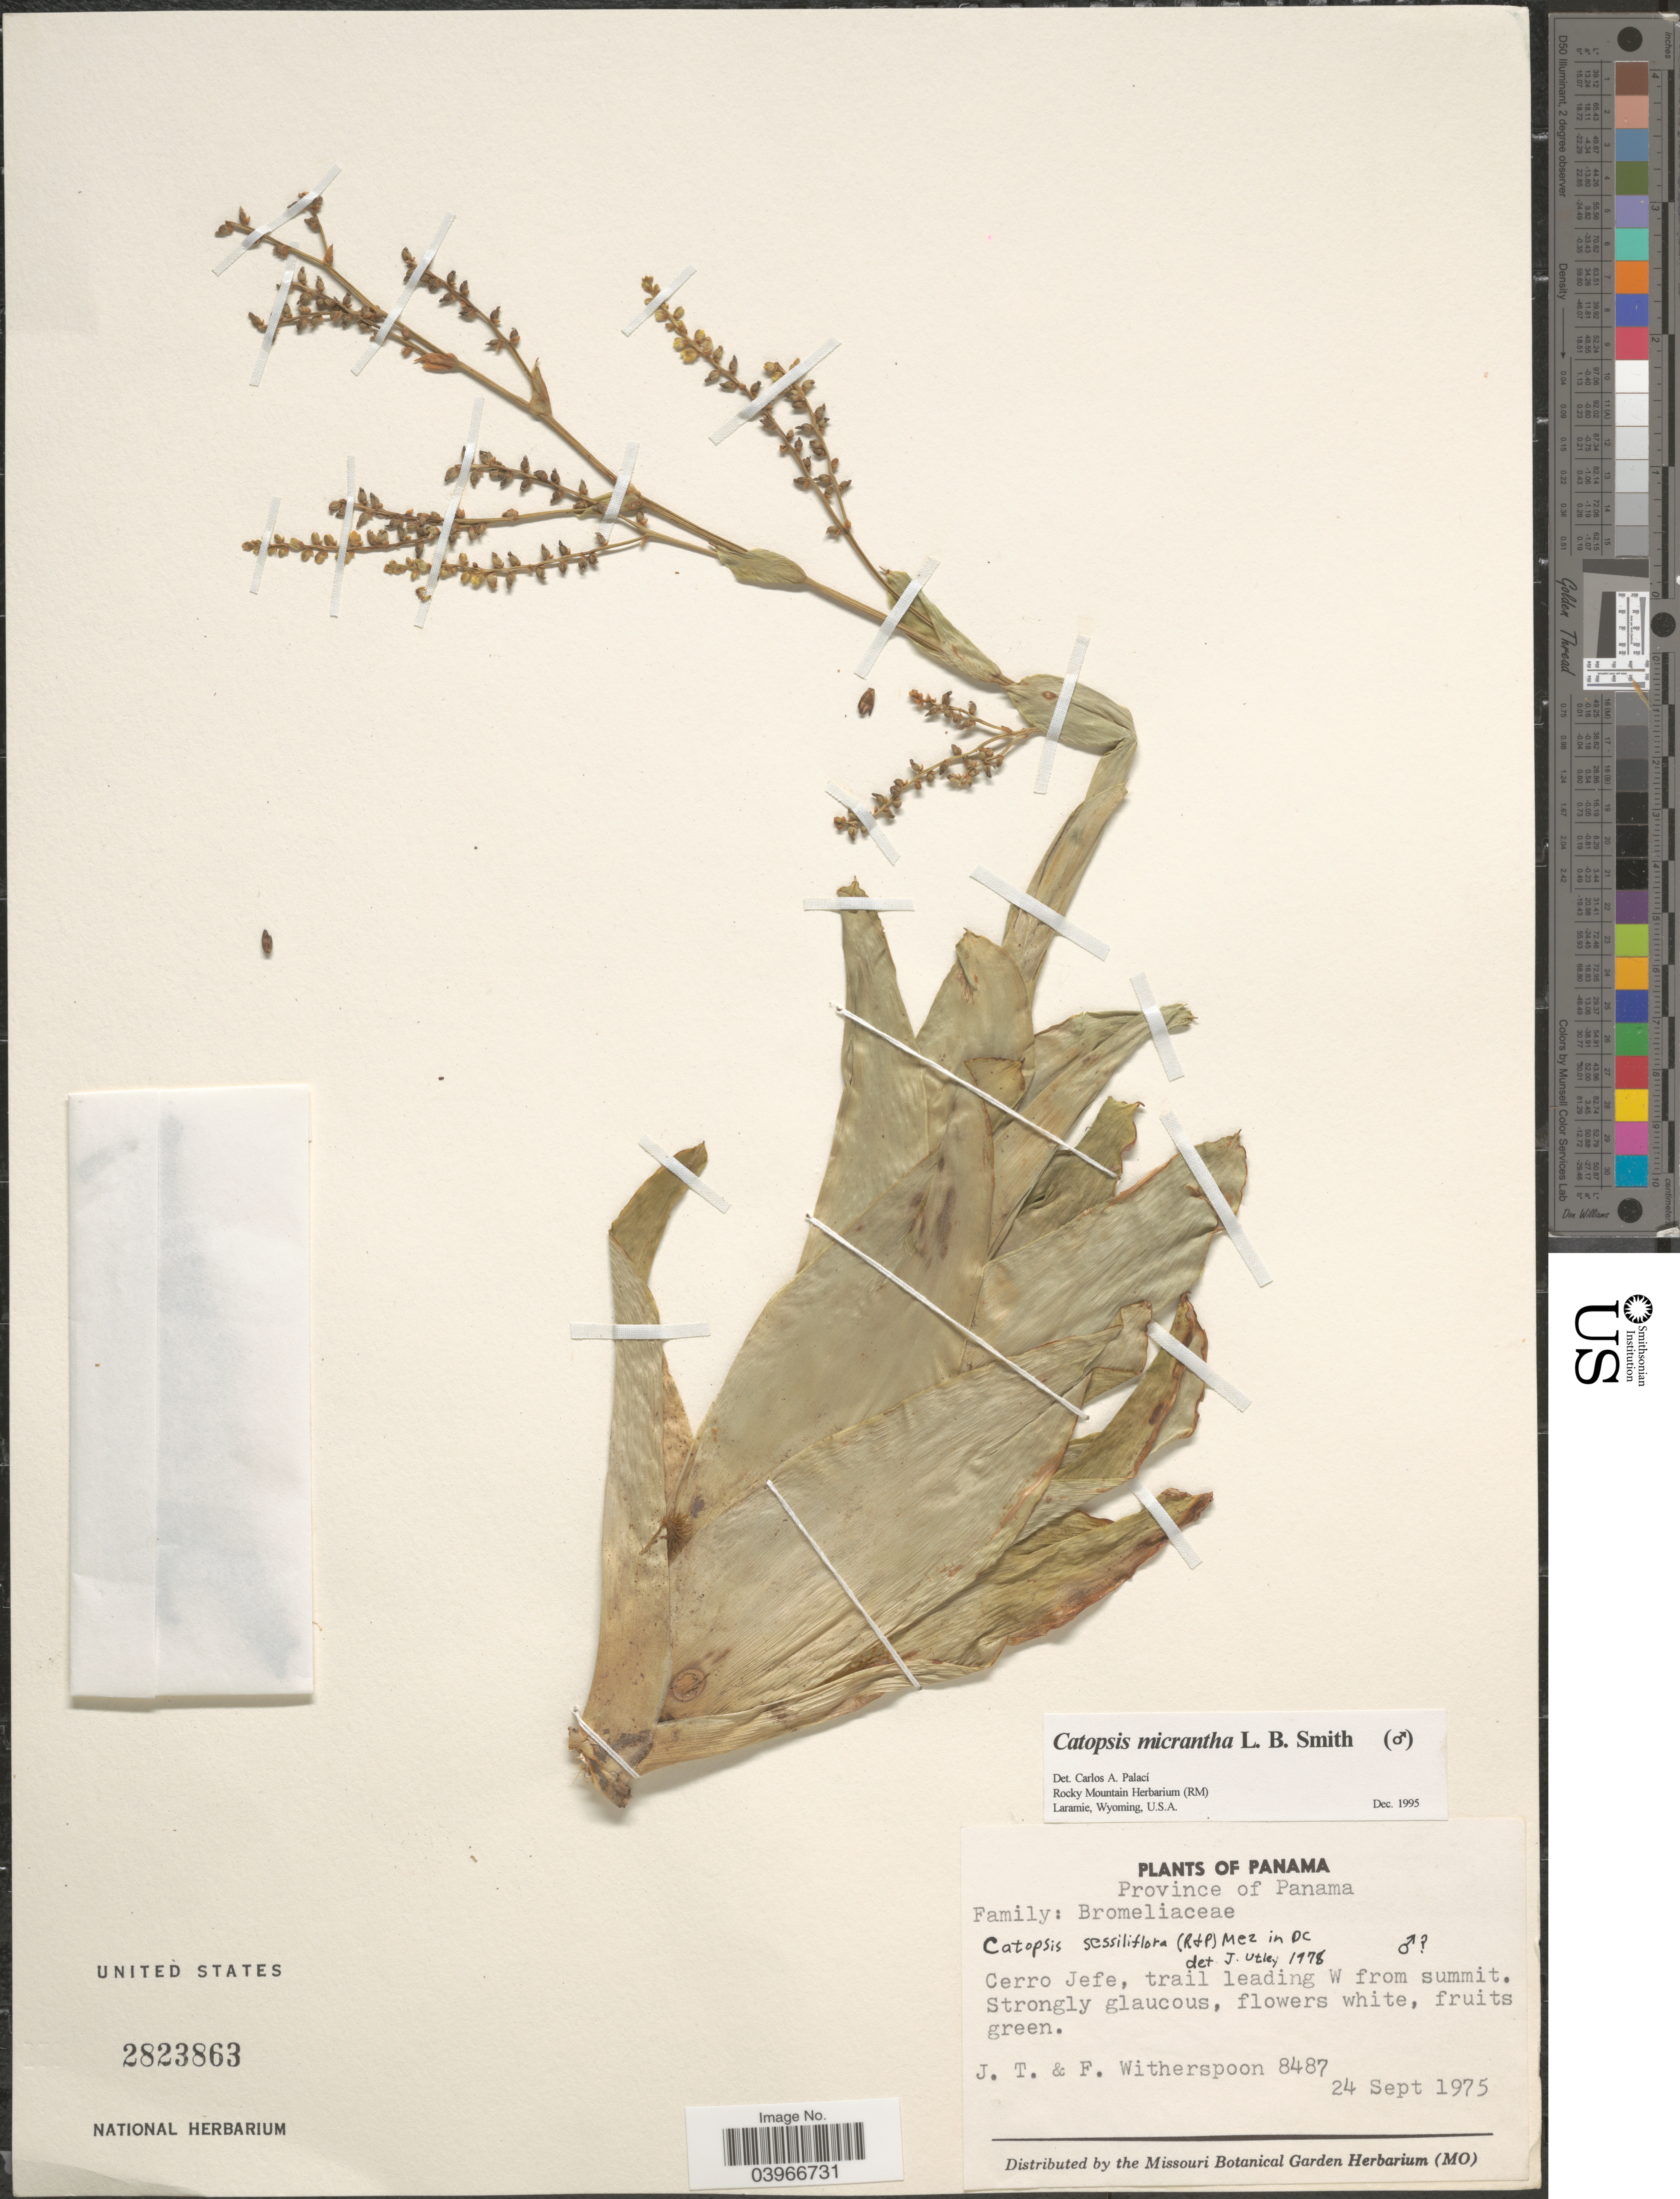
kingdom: Plantae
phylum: Tracheophyta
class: Liliopsida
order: Poales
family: Bromeliaceae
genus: Catopsis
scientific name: Catopsis micrantha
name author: L.B. Sm.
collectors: J. Witherspoon & F. Witherspoon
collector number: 8487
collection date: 1975-09-24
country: Panama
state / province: Panamá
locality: Cerro Jefe, trail leading W from summit.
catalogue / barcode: US 2823863